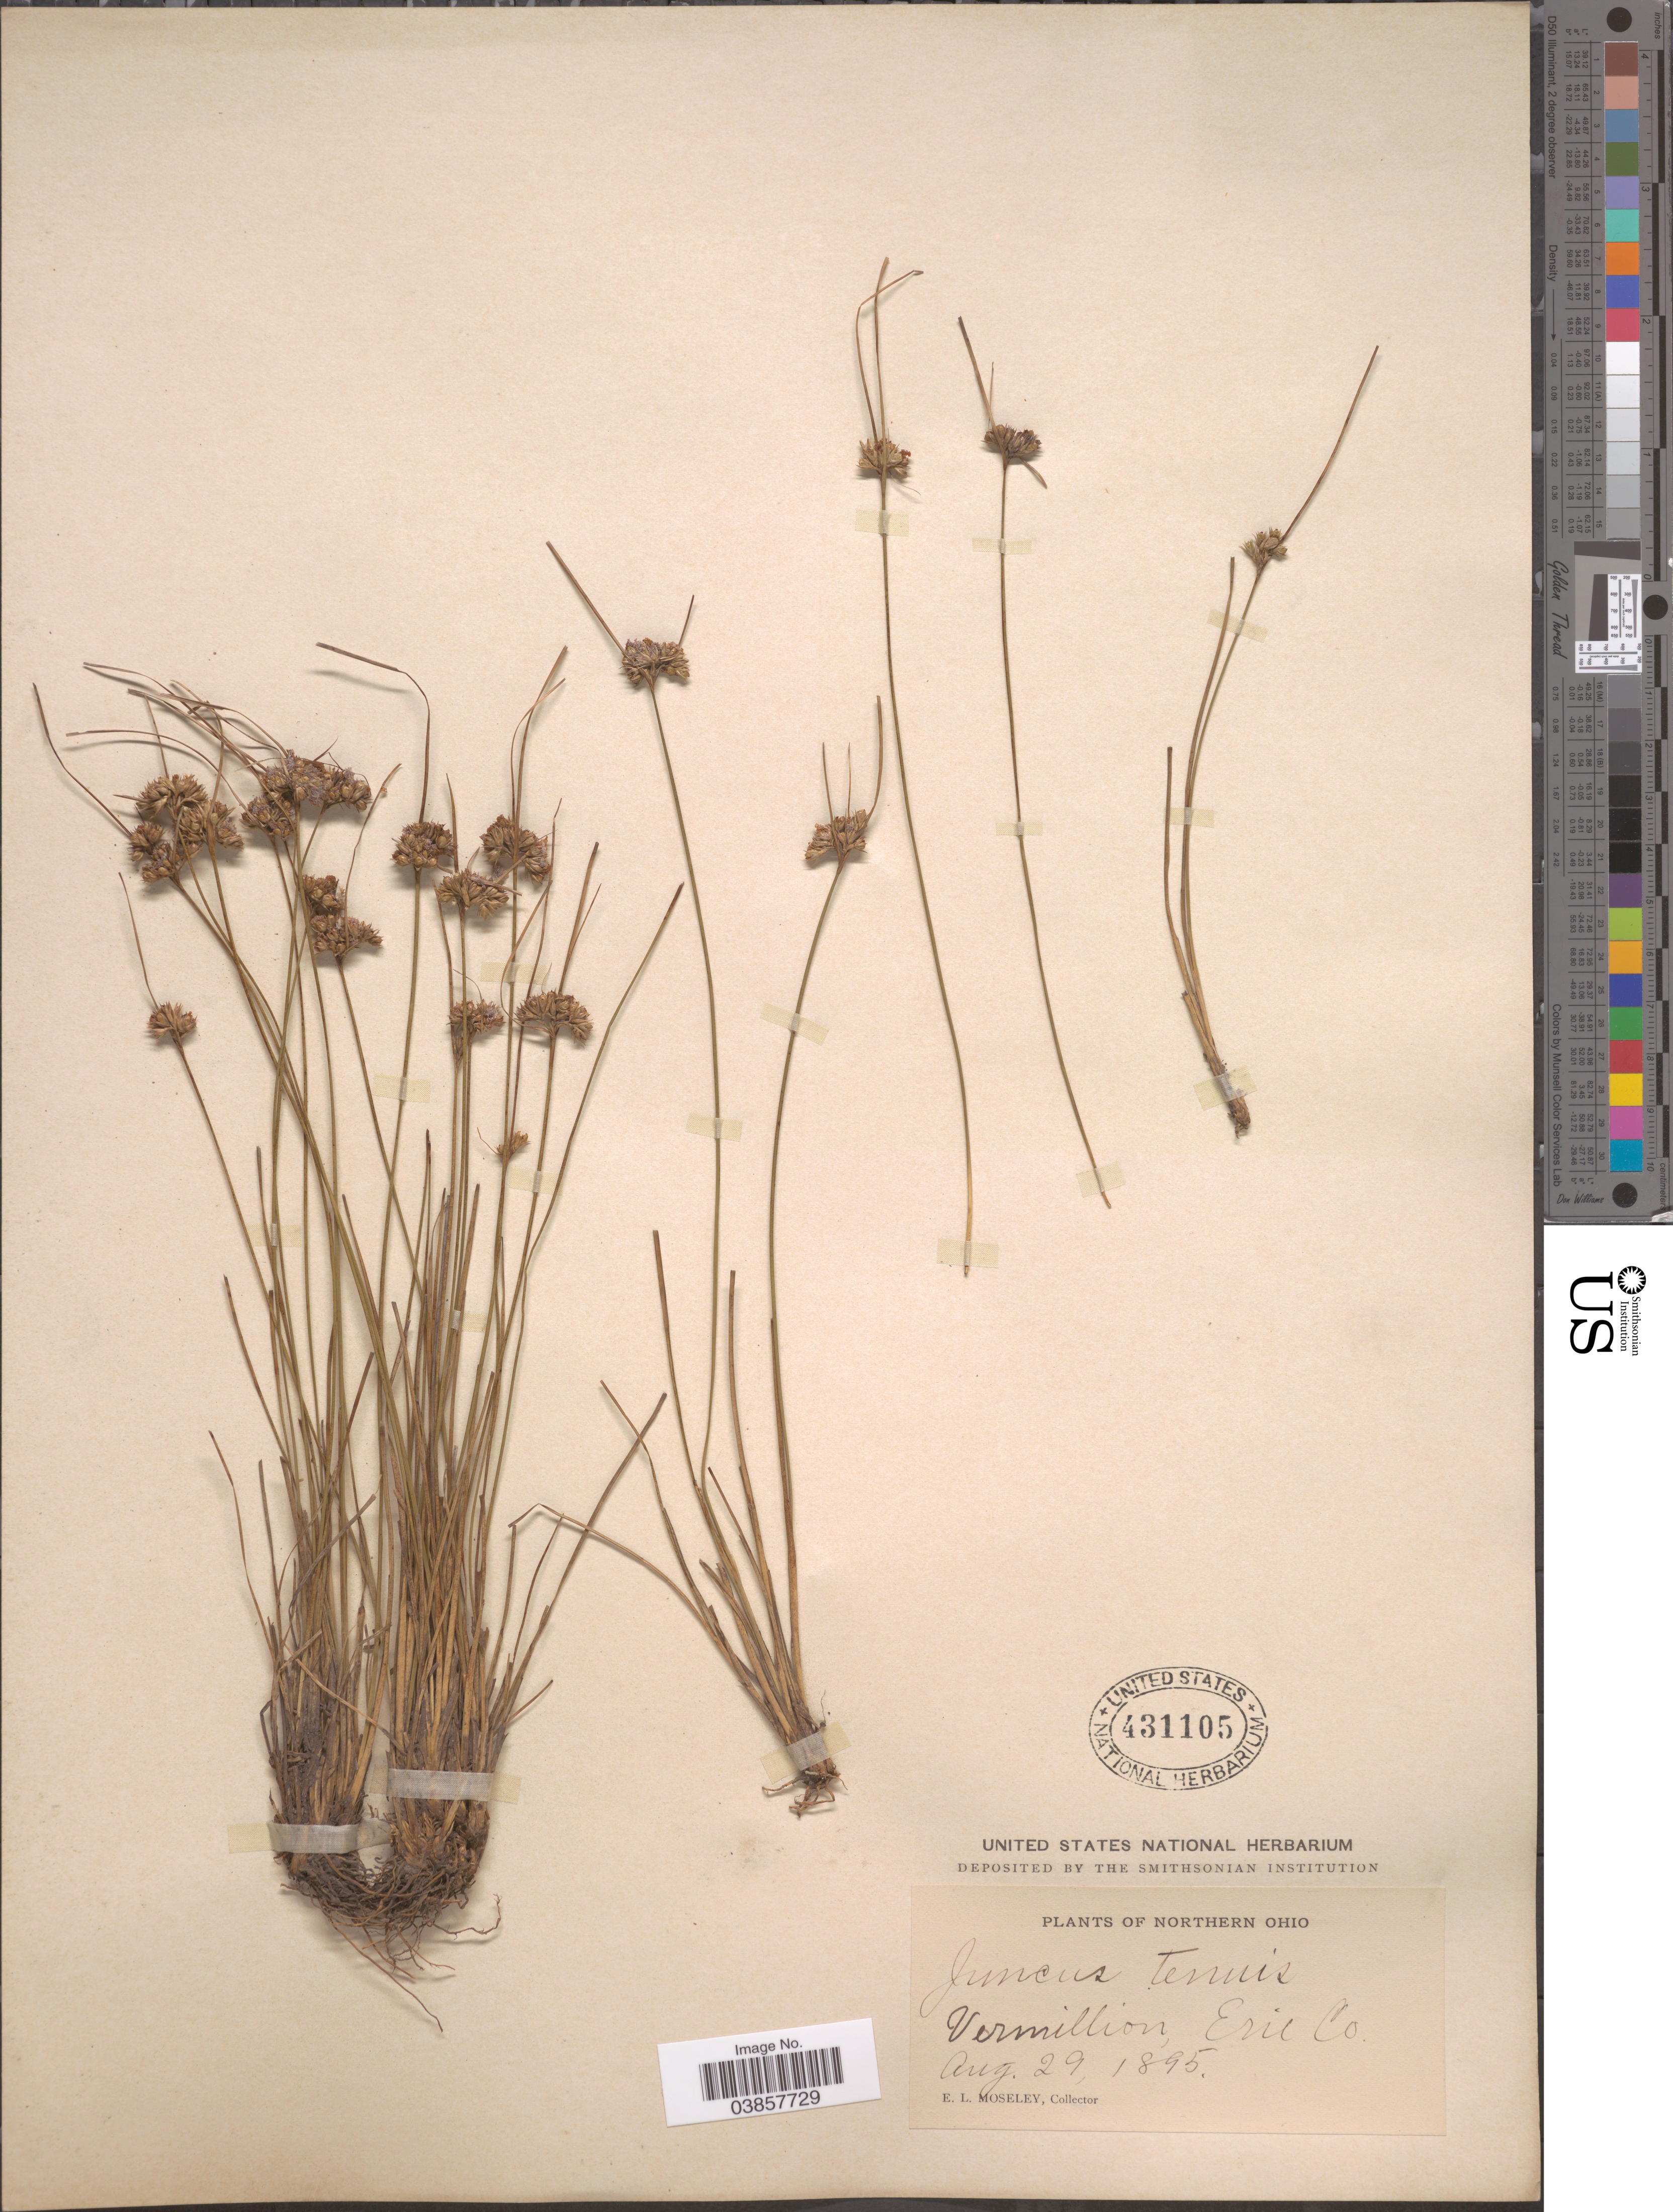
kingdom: Plantae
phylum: Tracheophyta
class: Liliopsida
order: Poales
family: Juncaceae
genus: Juncus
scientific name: Juncus tenuis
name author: Willd.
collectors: E. Moseley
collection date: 1895-08-29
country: United States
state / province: Ohio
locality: Northern Ohio. Vermillion, Erie Co.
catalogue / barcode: US 431105